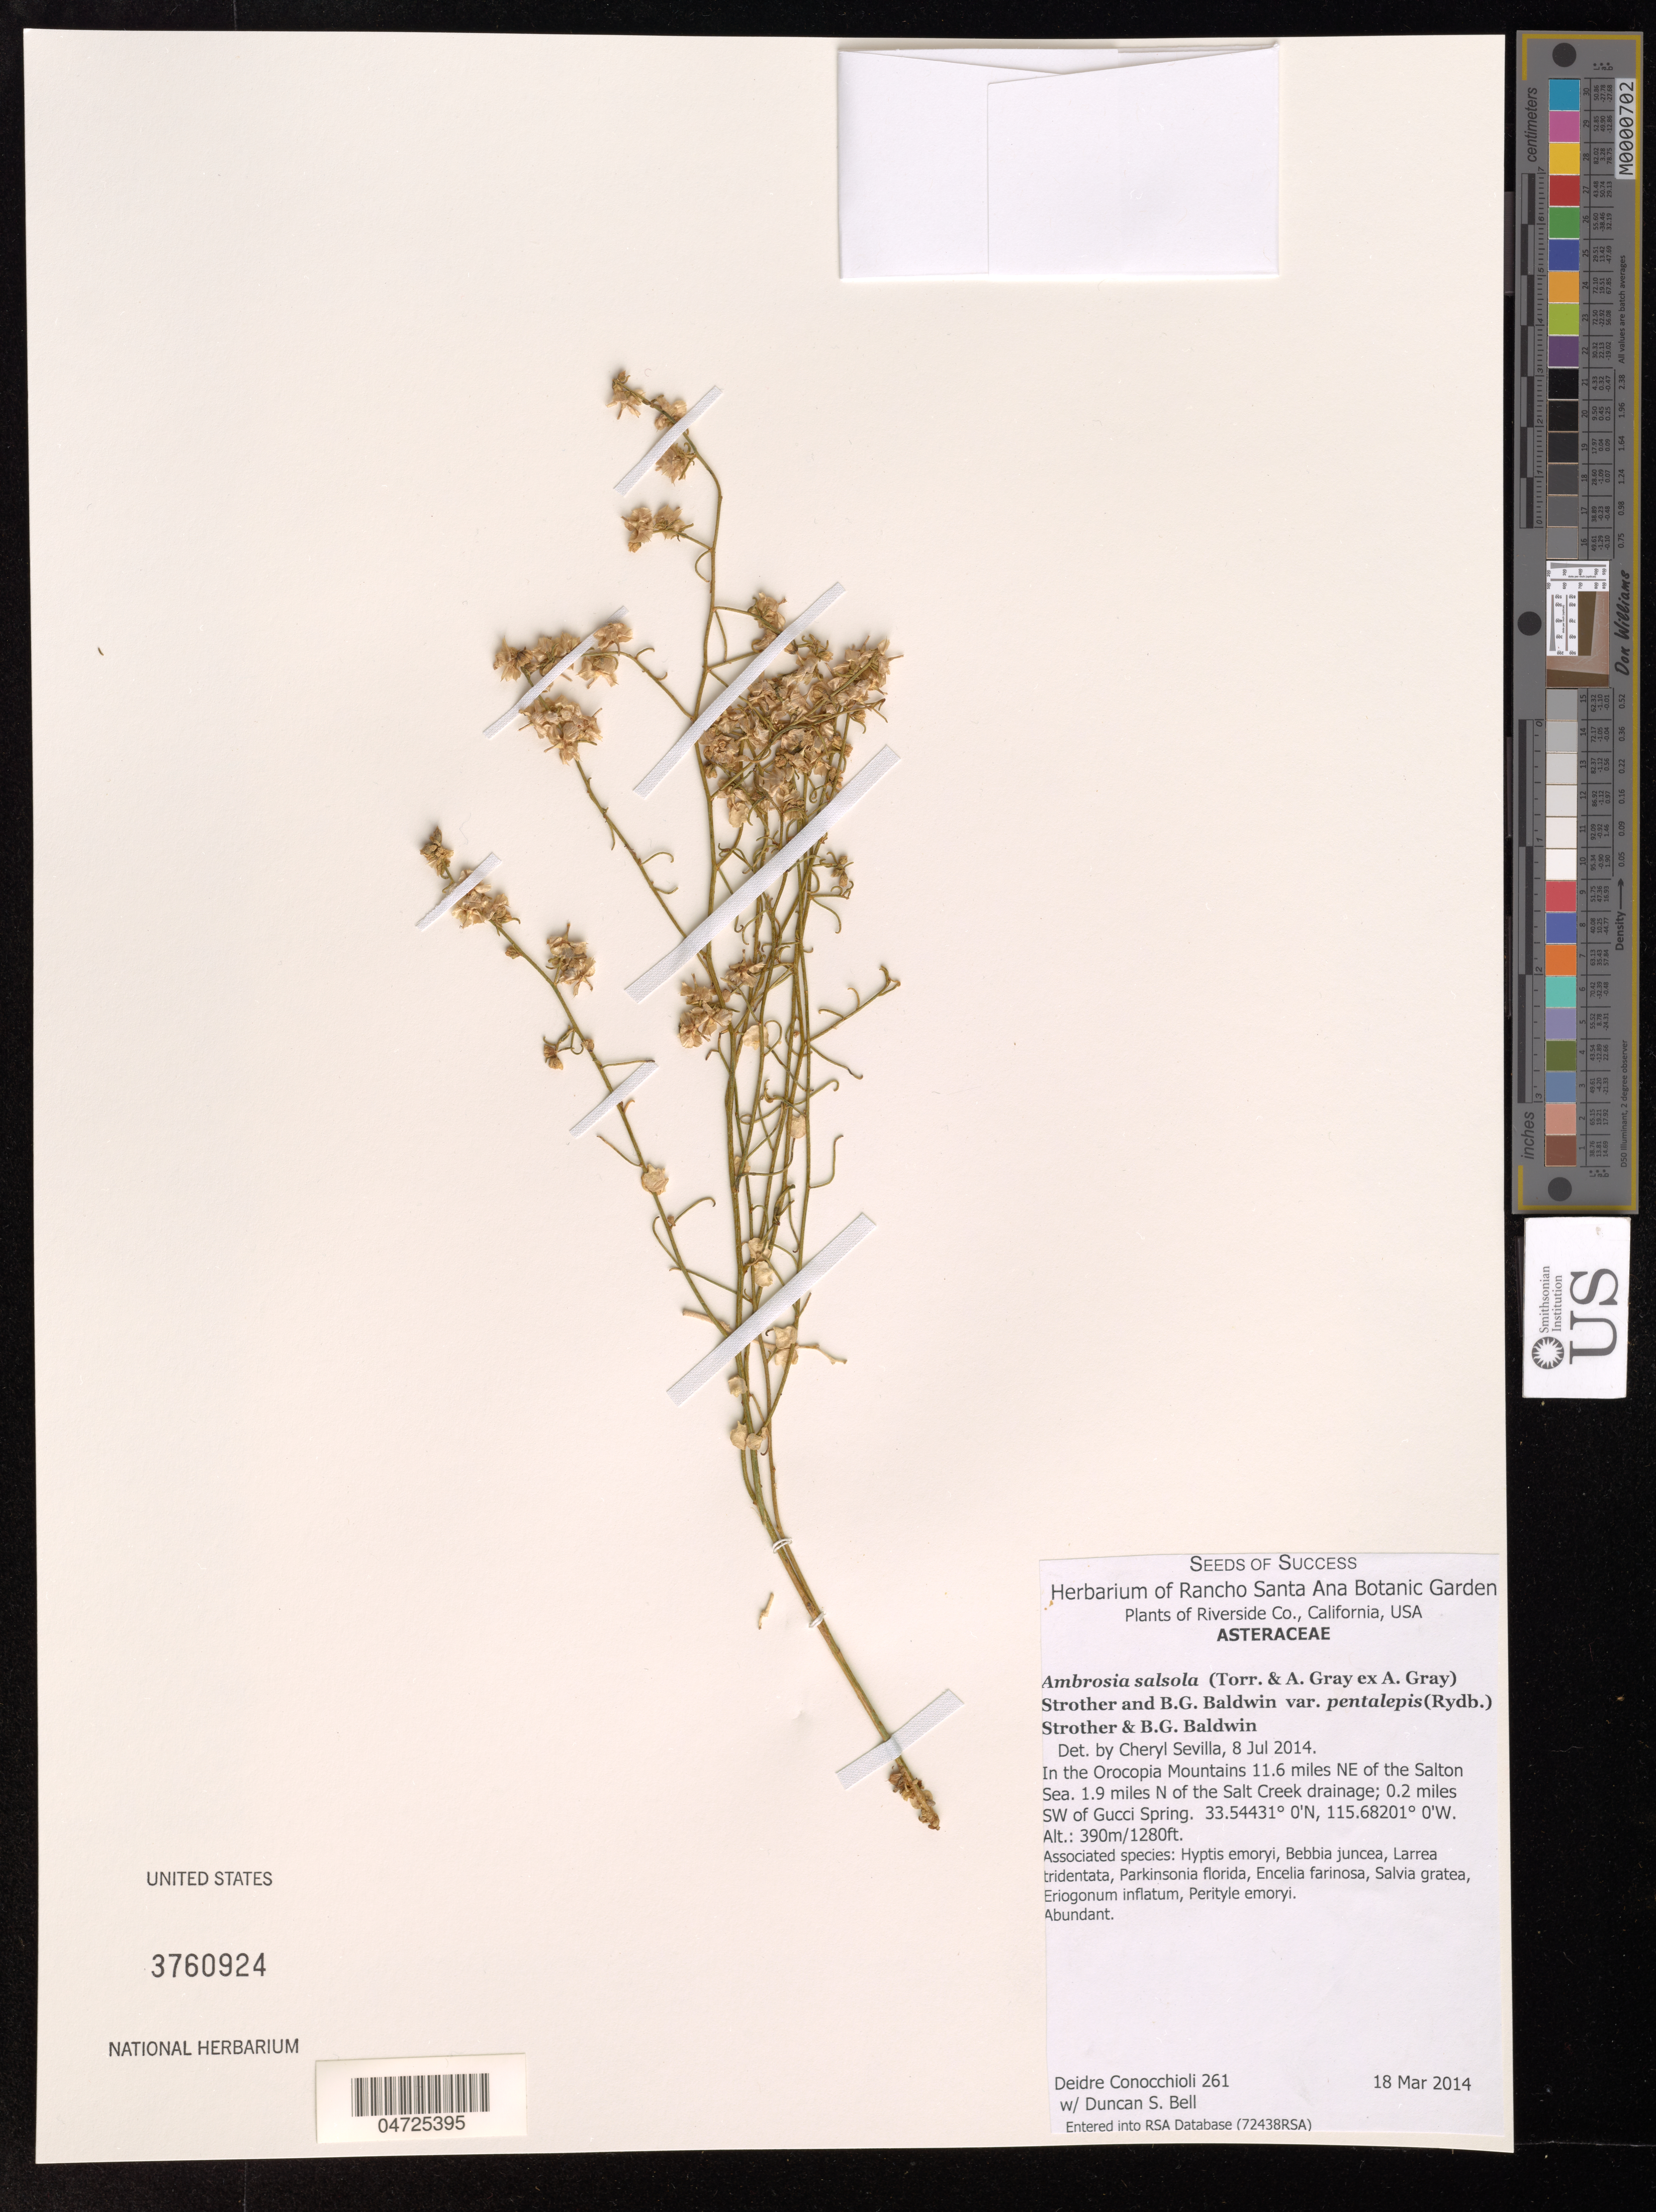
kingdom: Plantae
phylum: Tracheophyta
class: Magnoliopsida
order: Asterales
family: Asteraceae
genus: Ambrosia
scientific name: Ambrosia salsola var. pentalepis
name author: (Rydb.) Strother & B.G. Baldwin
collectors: D. Conocchioli & D. S. Bell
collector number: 261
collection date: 2014-03-18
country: United States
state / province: California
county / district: Riverside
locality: Riverside Co. In the Orocopia Mountains 11.6 miles NE of the Salton Sea. 1.9 miles N of the Salt Creek drainage; 0.2 miles SW of Gucci Spring.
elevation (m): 390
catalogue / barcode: US 3760924